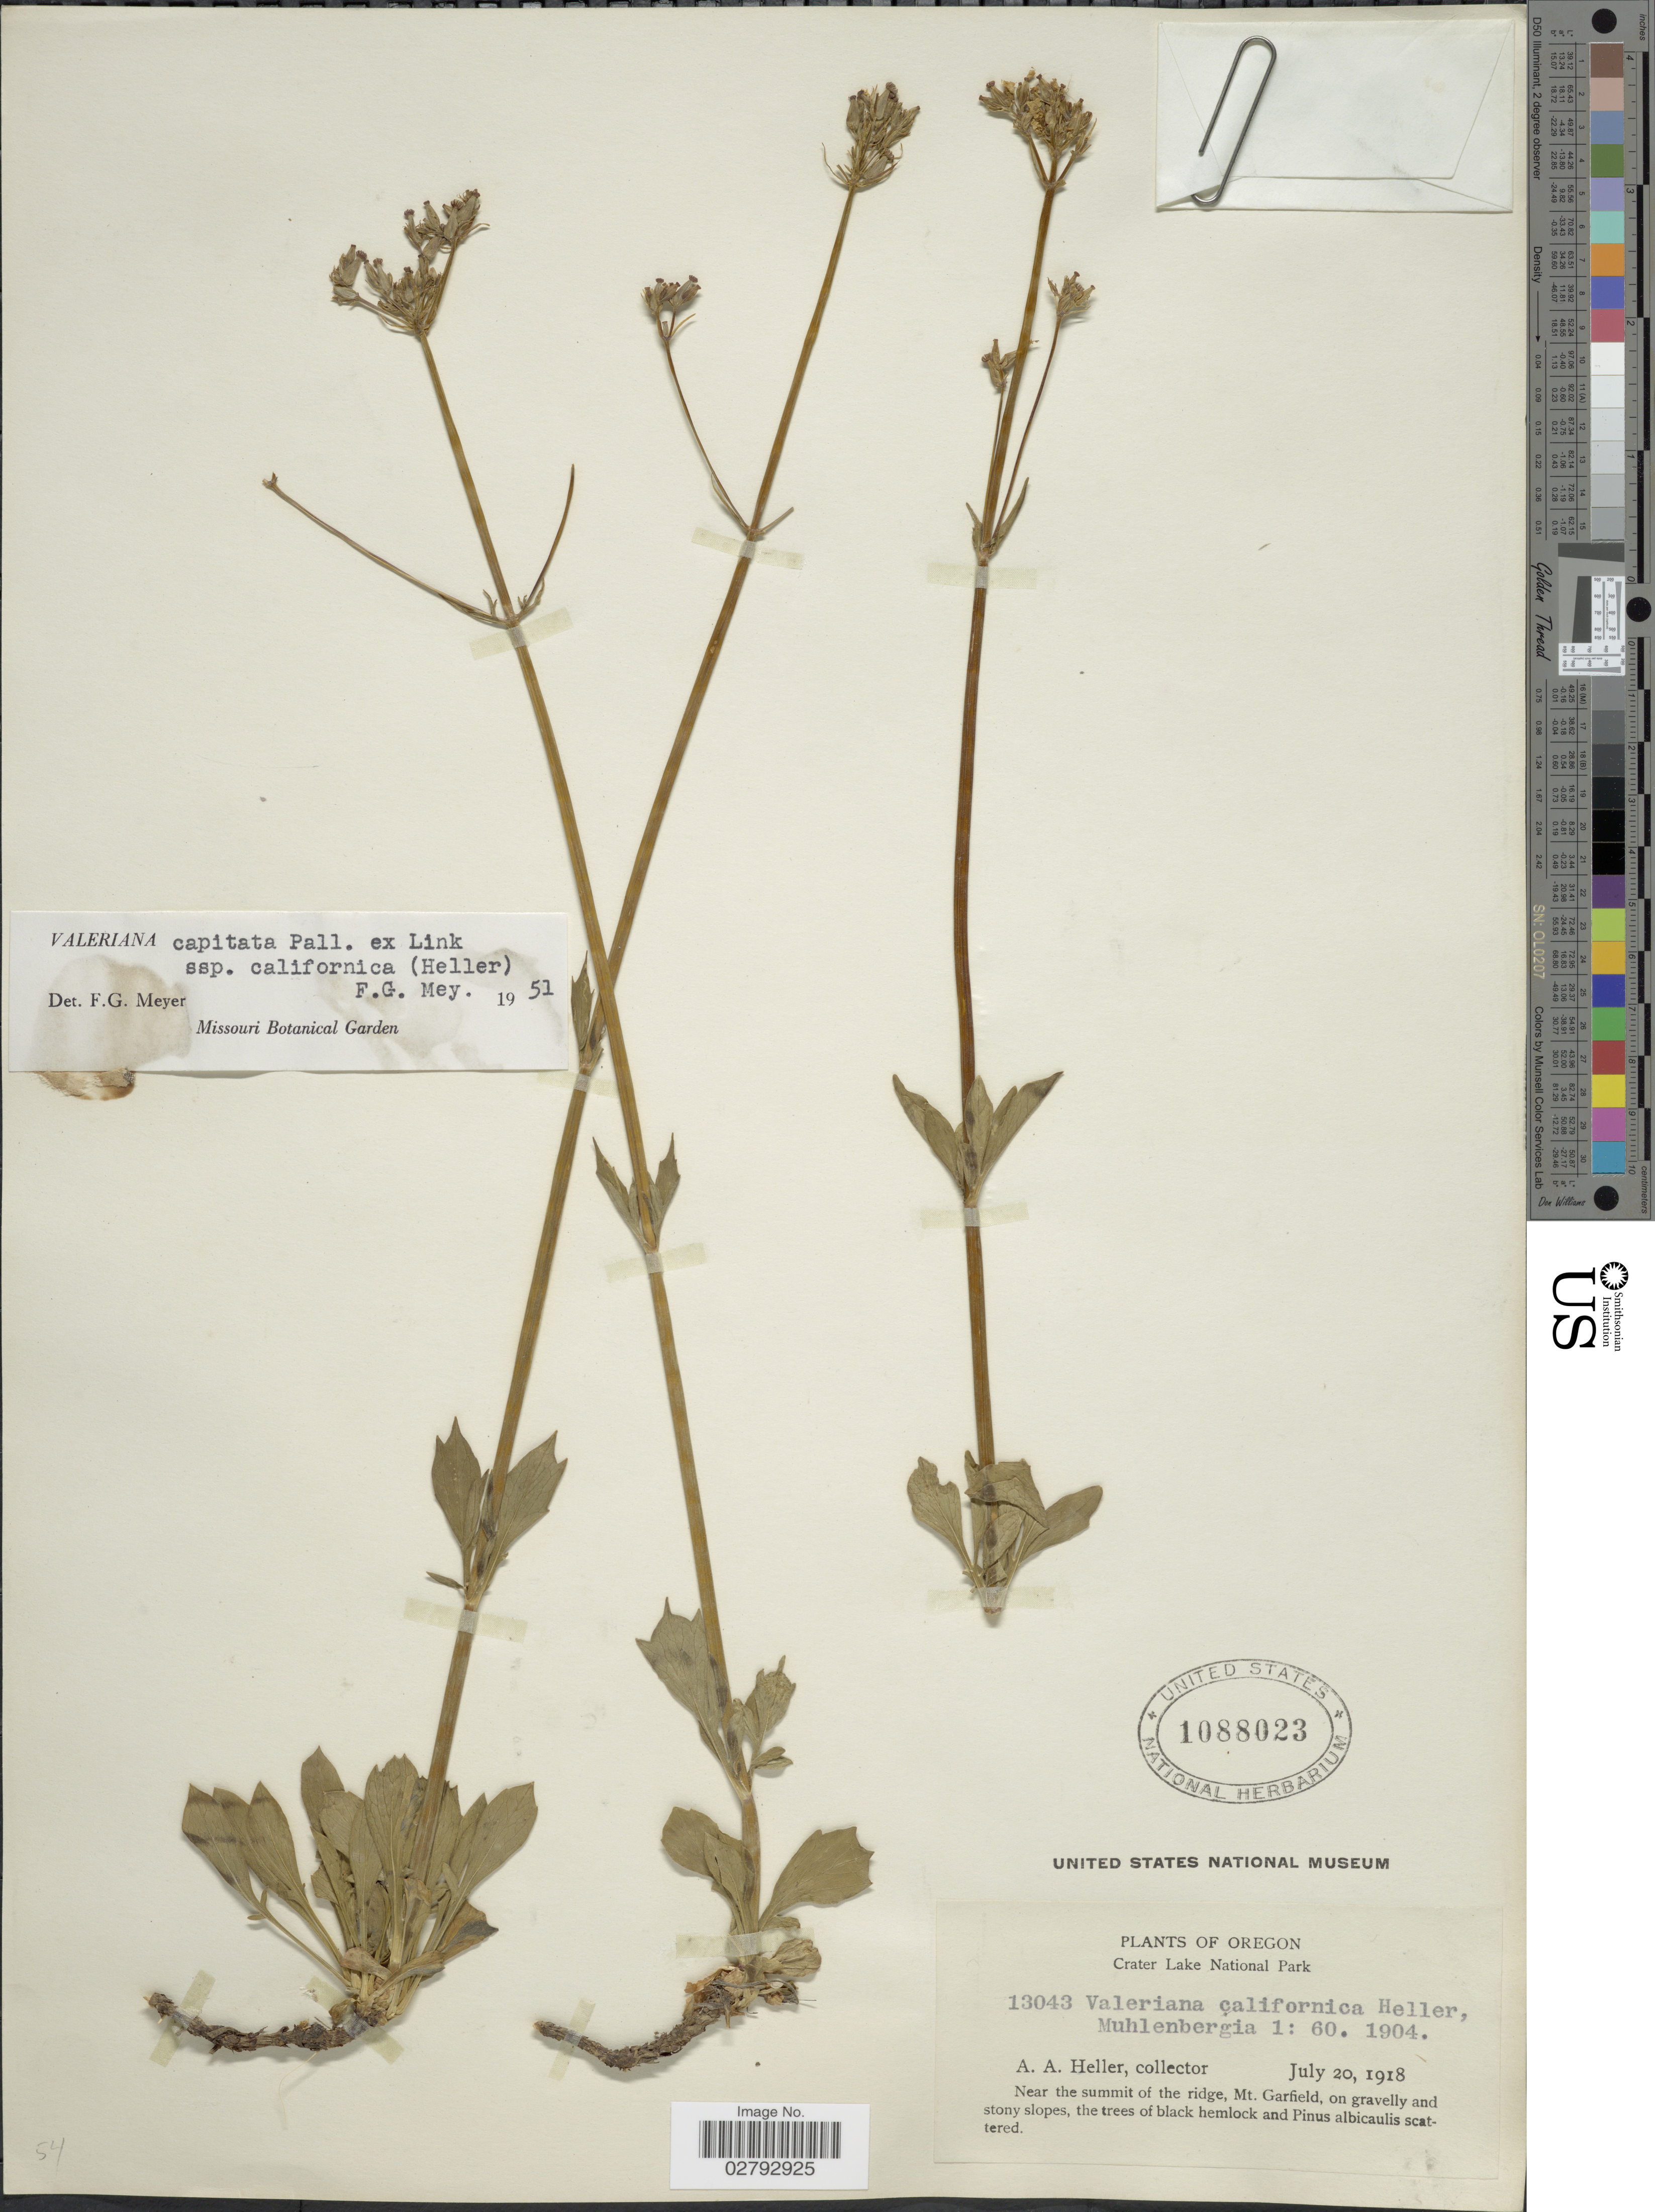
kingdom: Plantae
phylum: Tracheophyta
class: Magnoliopsida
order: Dipsacales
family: Caprifoliaceae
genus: Valeriana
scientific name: Valeriana capitata subsp. californica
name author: (A. Heller) F.G. Mey.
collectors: A. A. Heller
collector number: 13043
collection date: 1918-07-20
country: United States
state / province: Oregon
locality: Crater Lake National Park. Near the summit of the ridge, Mt. Garfield, on gravelly and stony slopes.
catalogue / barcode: US 1088023